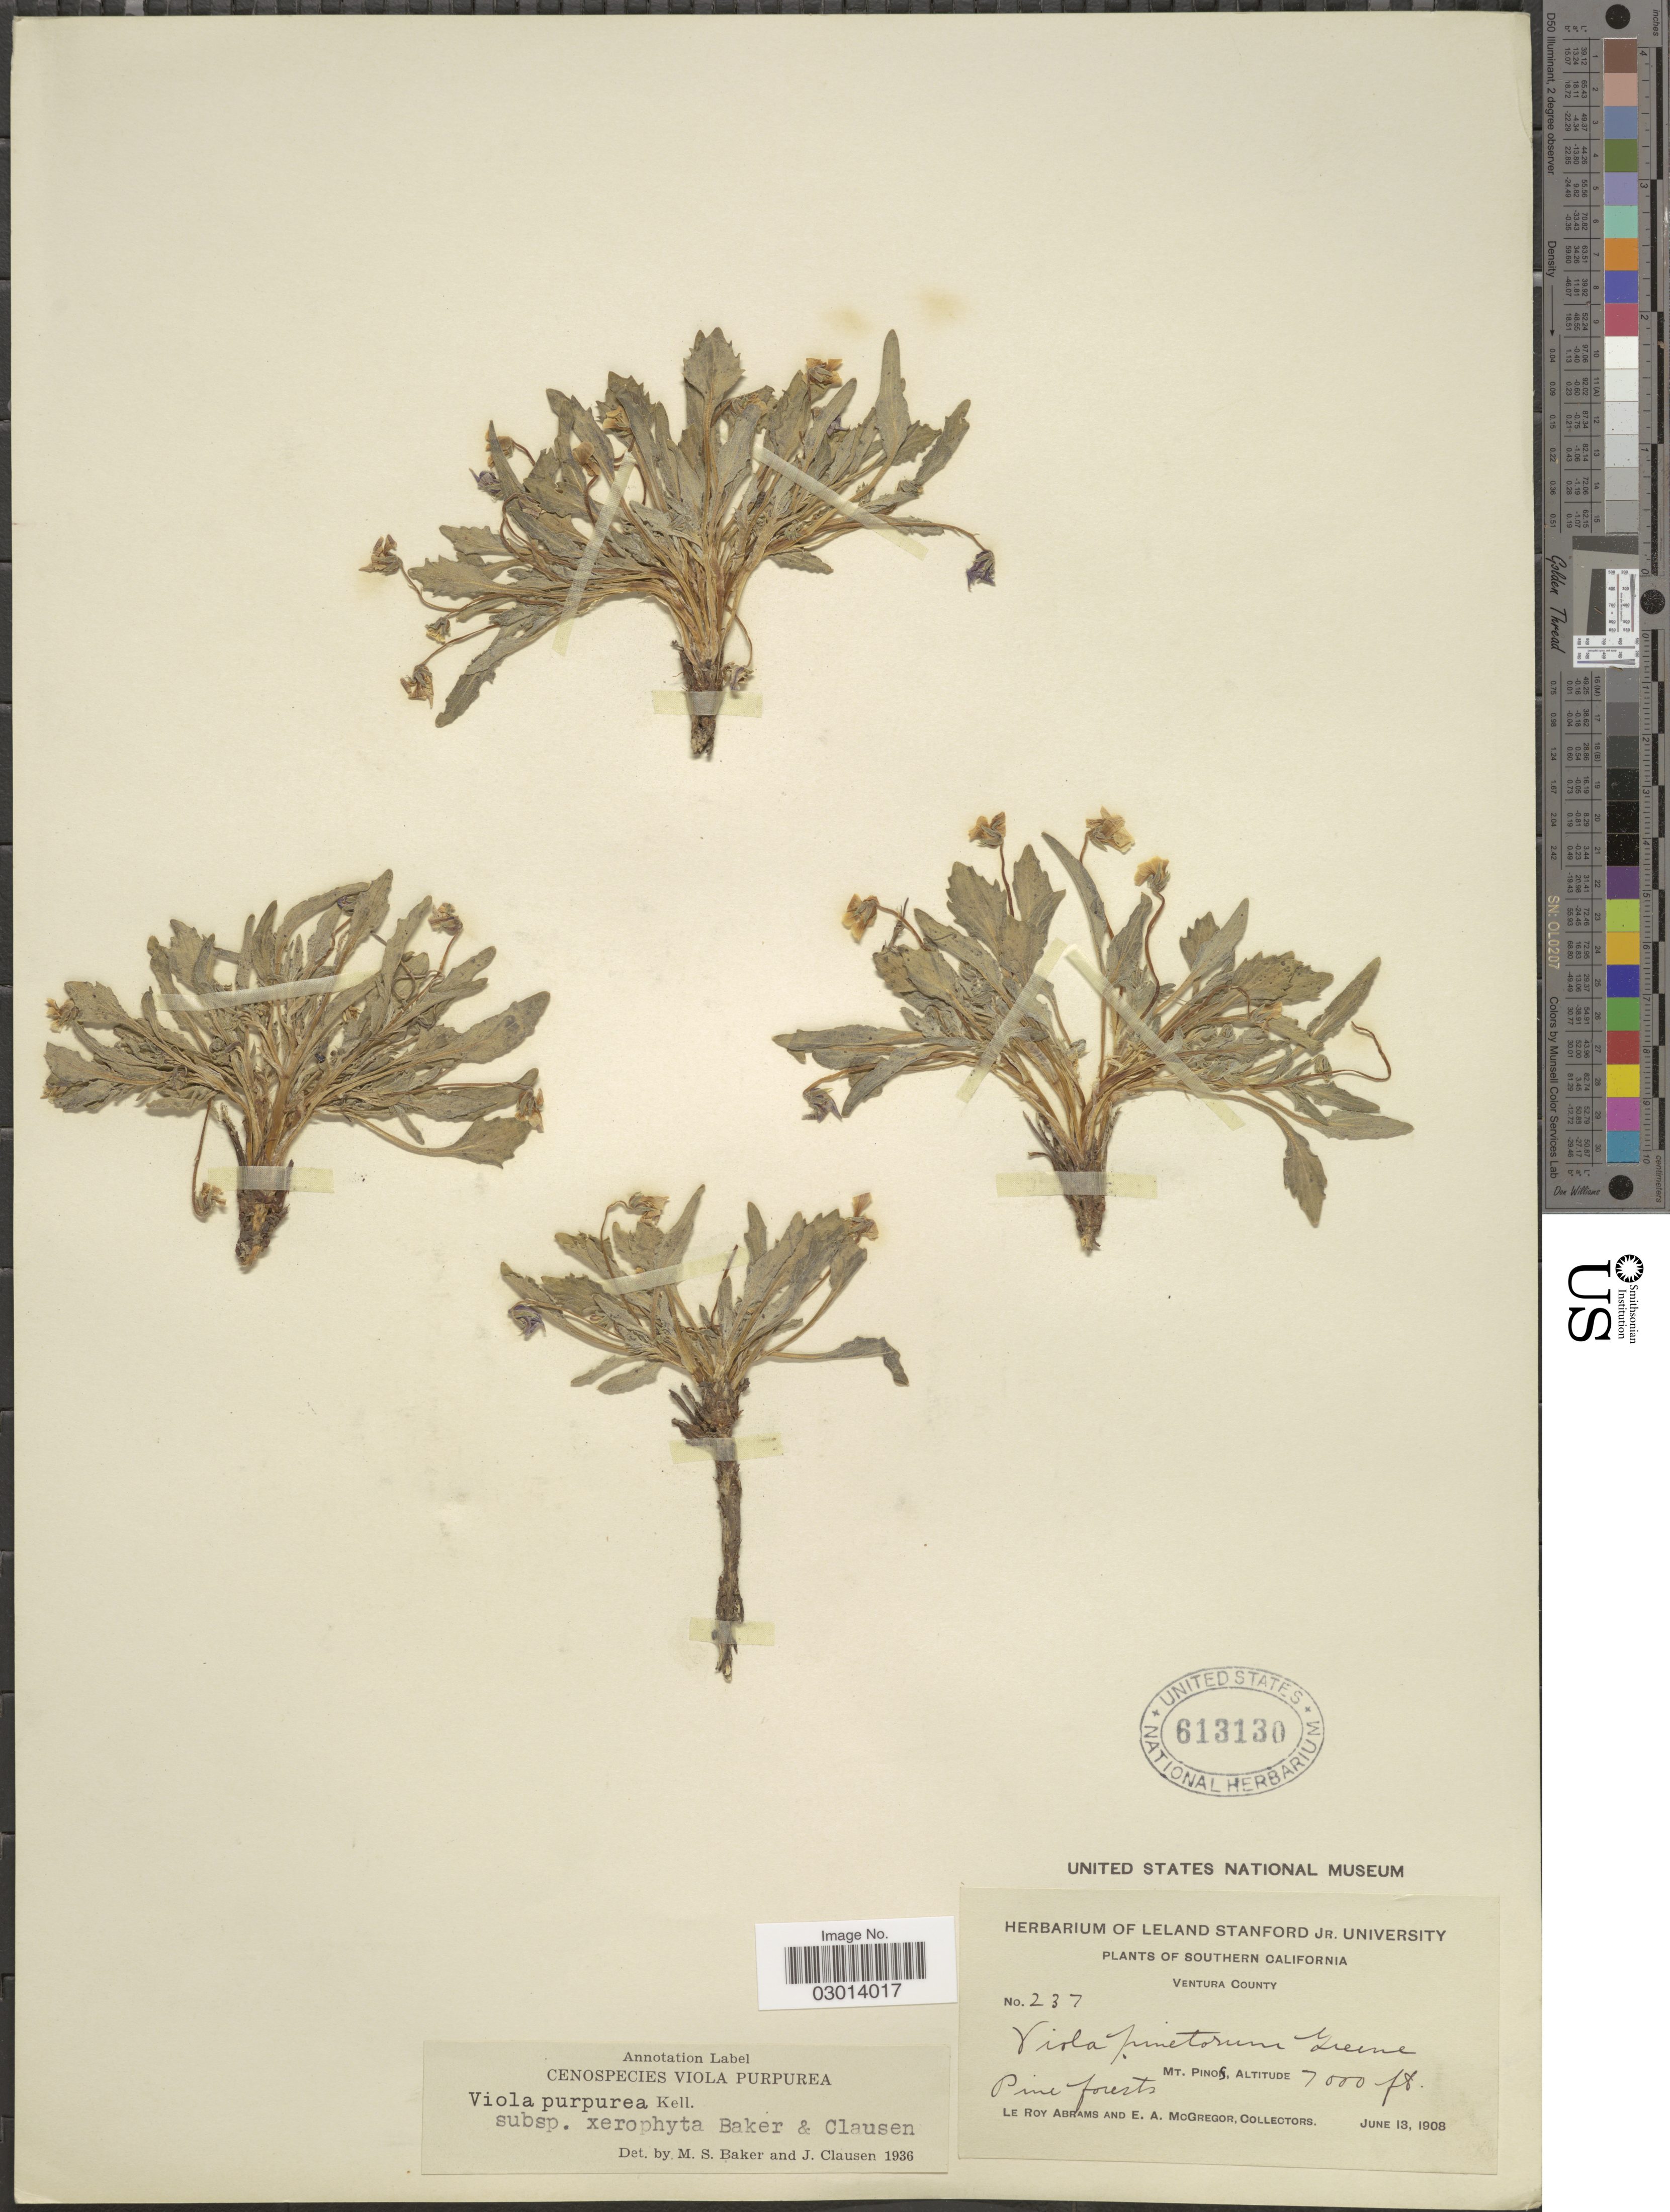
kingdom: Plantae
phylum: Tracheophyta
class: Magnoliopsida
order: Malpighiales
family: Violaceae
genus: Viola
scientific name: Viola purpurea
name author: Kellogg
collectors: L. Abrams & E. A. McGregor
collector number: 237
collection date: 1908-06-13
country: United States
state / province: California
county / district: Ventura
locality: Southern California. Ventura County. Mt. Pinos.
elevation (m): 2134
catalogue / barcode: US 613130